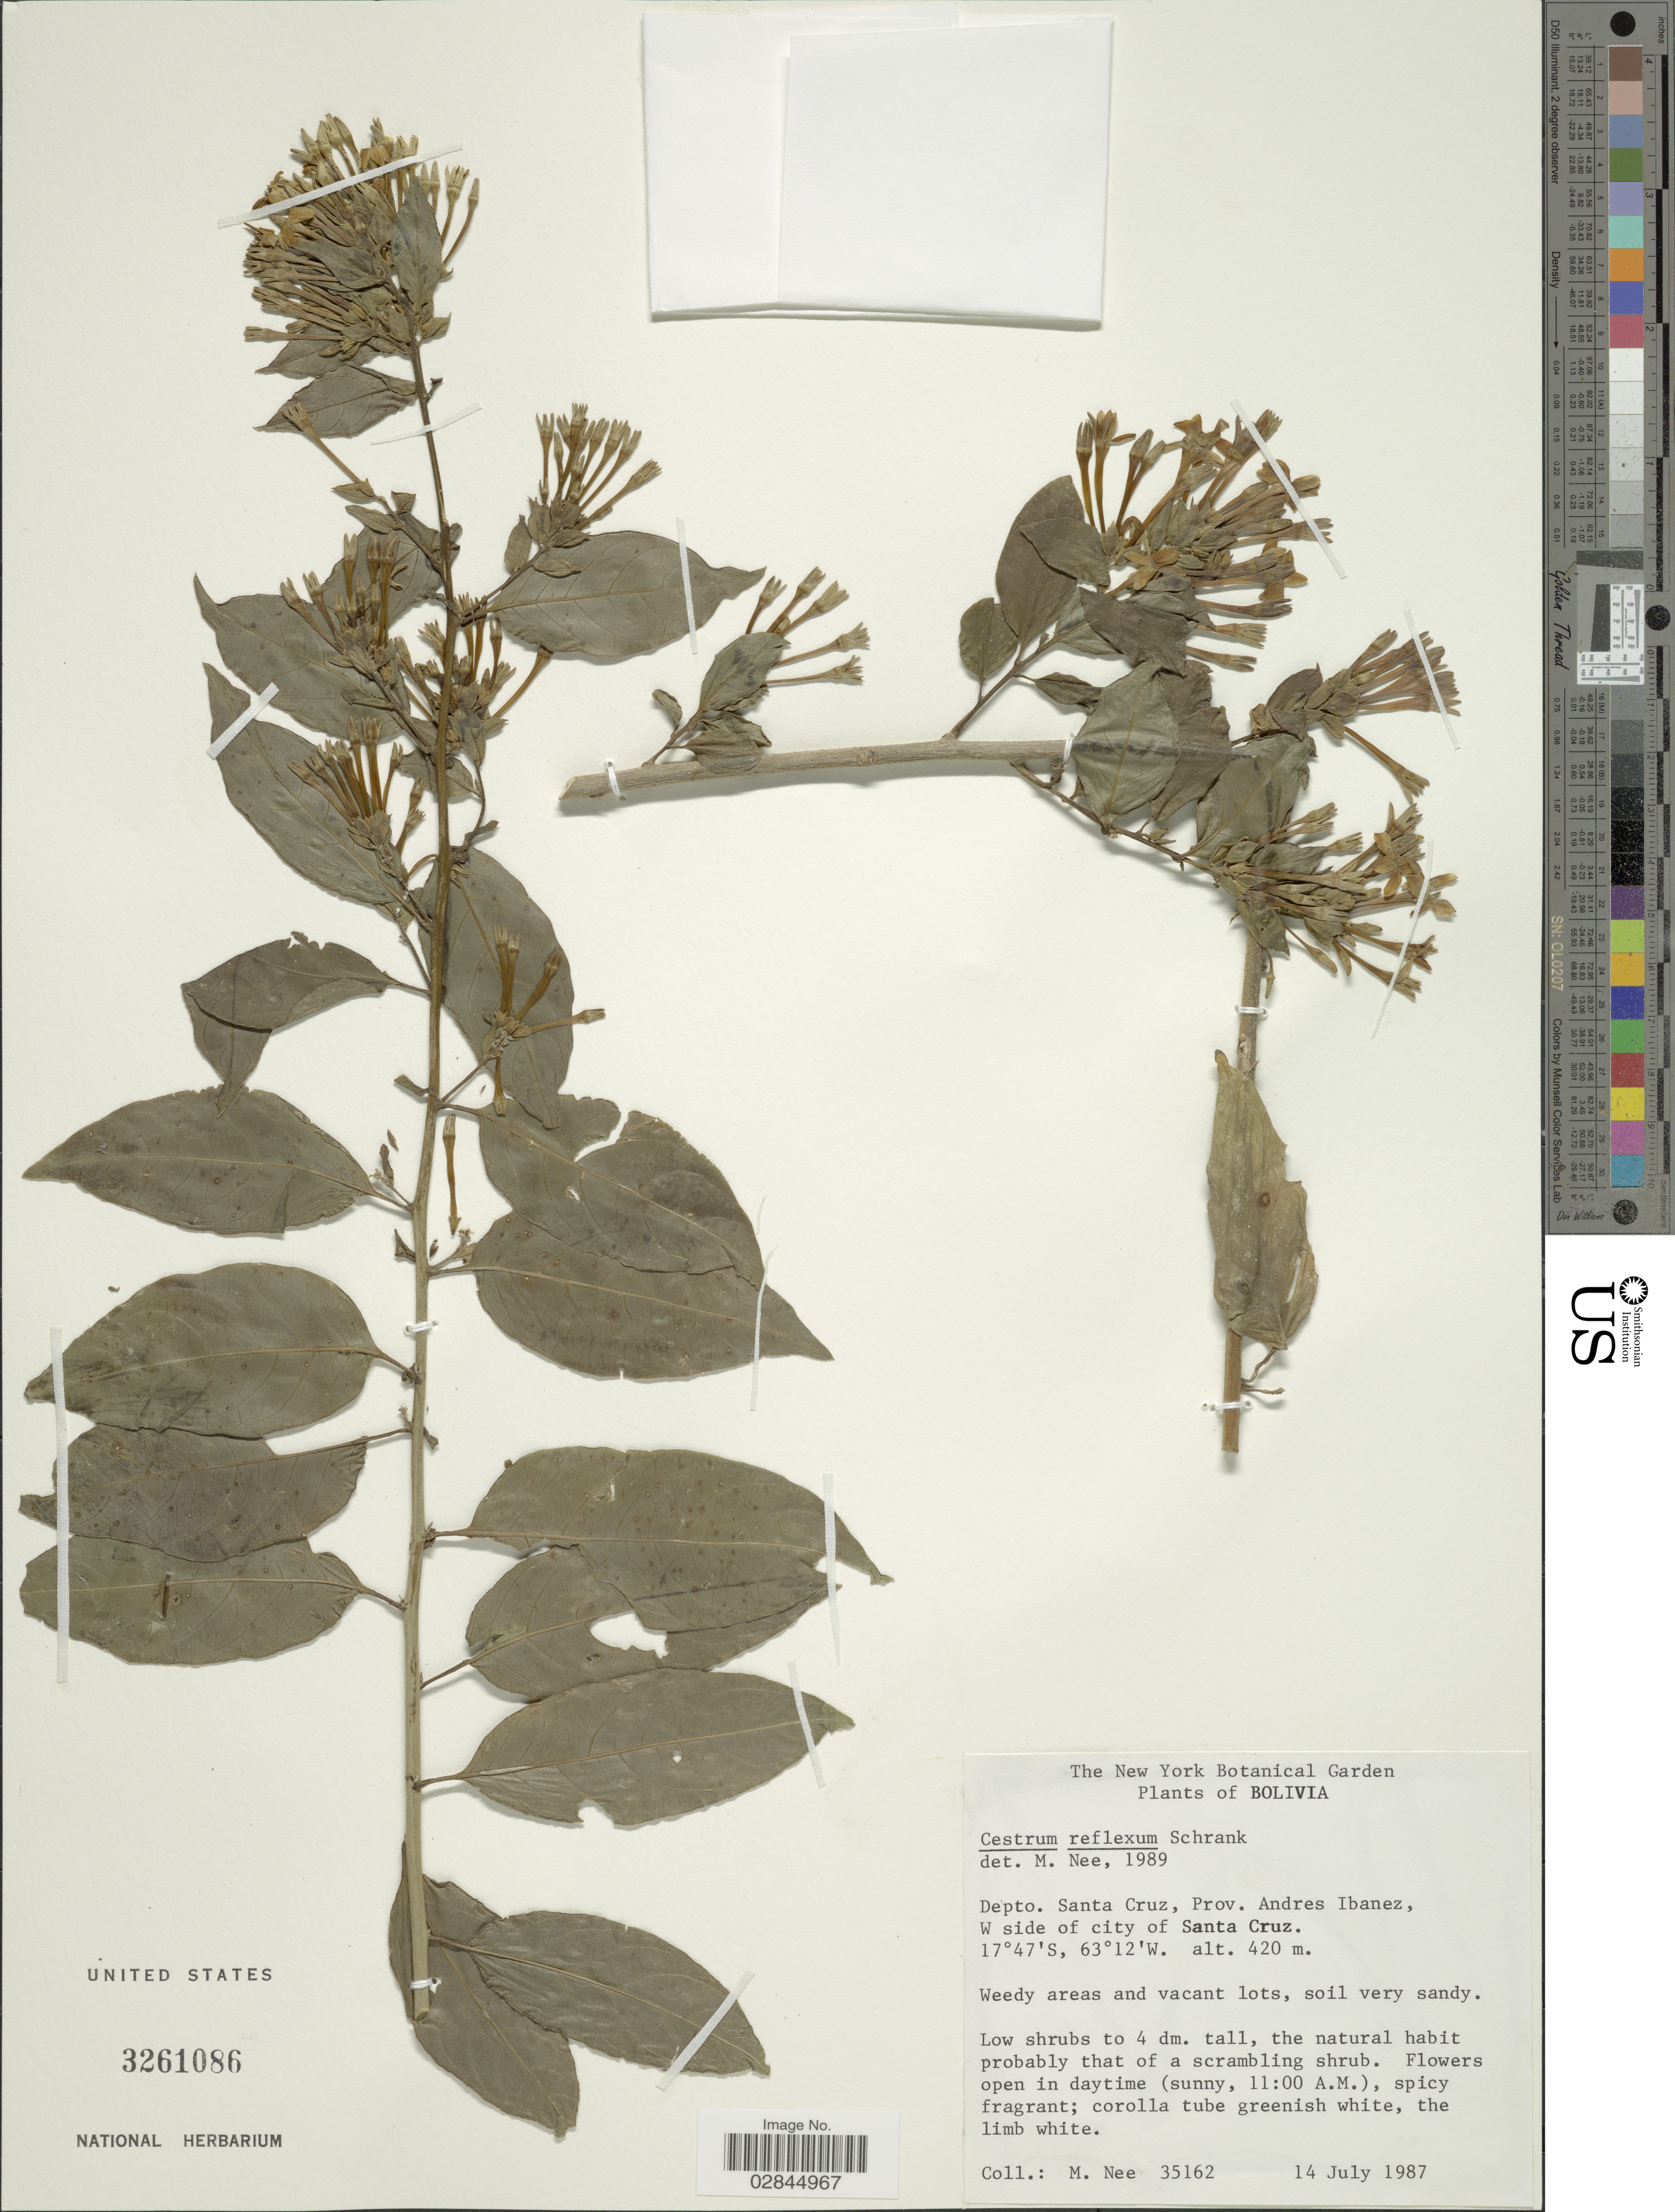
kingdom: Plantae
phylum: Tracheophyta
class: Magnoliopsida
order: Solanales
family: Solanaceae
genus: Cestrum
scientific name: Cestrum reflexum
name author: Sendtn.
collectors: M. Nee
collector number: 35162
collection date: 1987-07-14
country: Bolivia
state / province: Santa Cruz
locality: Depto. Santa Cruz, Prov. Andres Ibanez, W side of city of Santa Cruz.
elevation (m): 420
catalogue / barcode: US 3261086